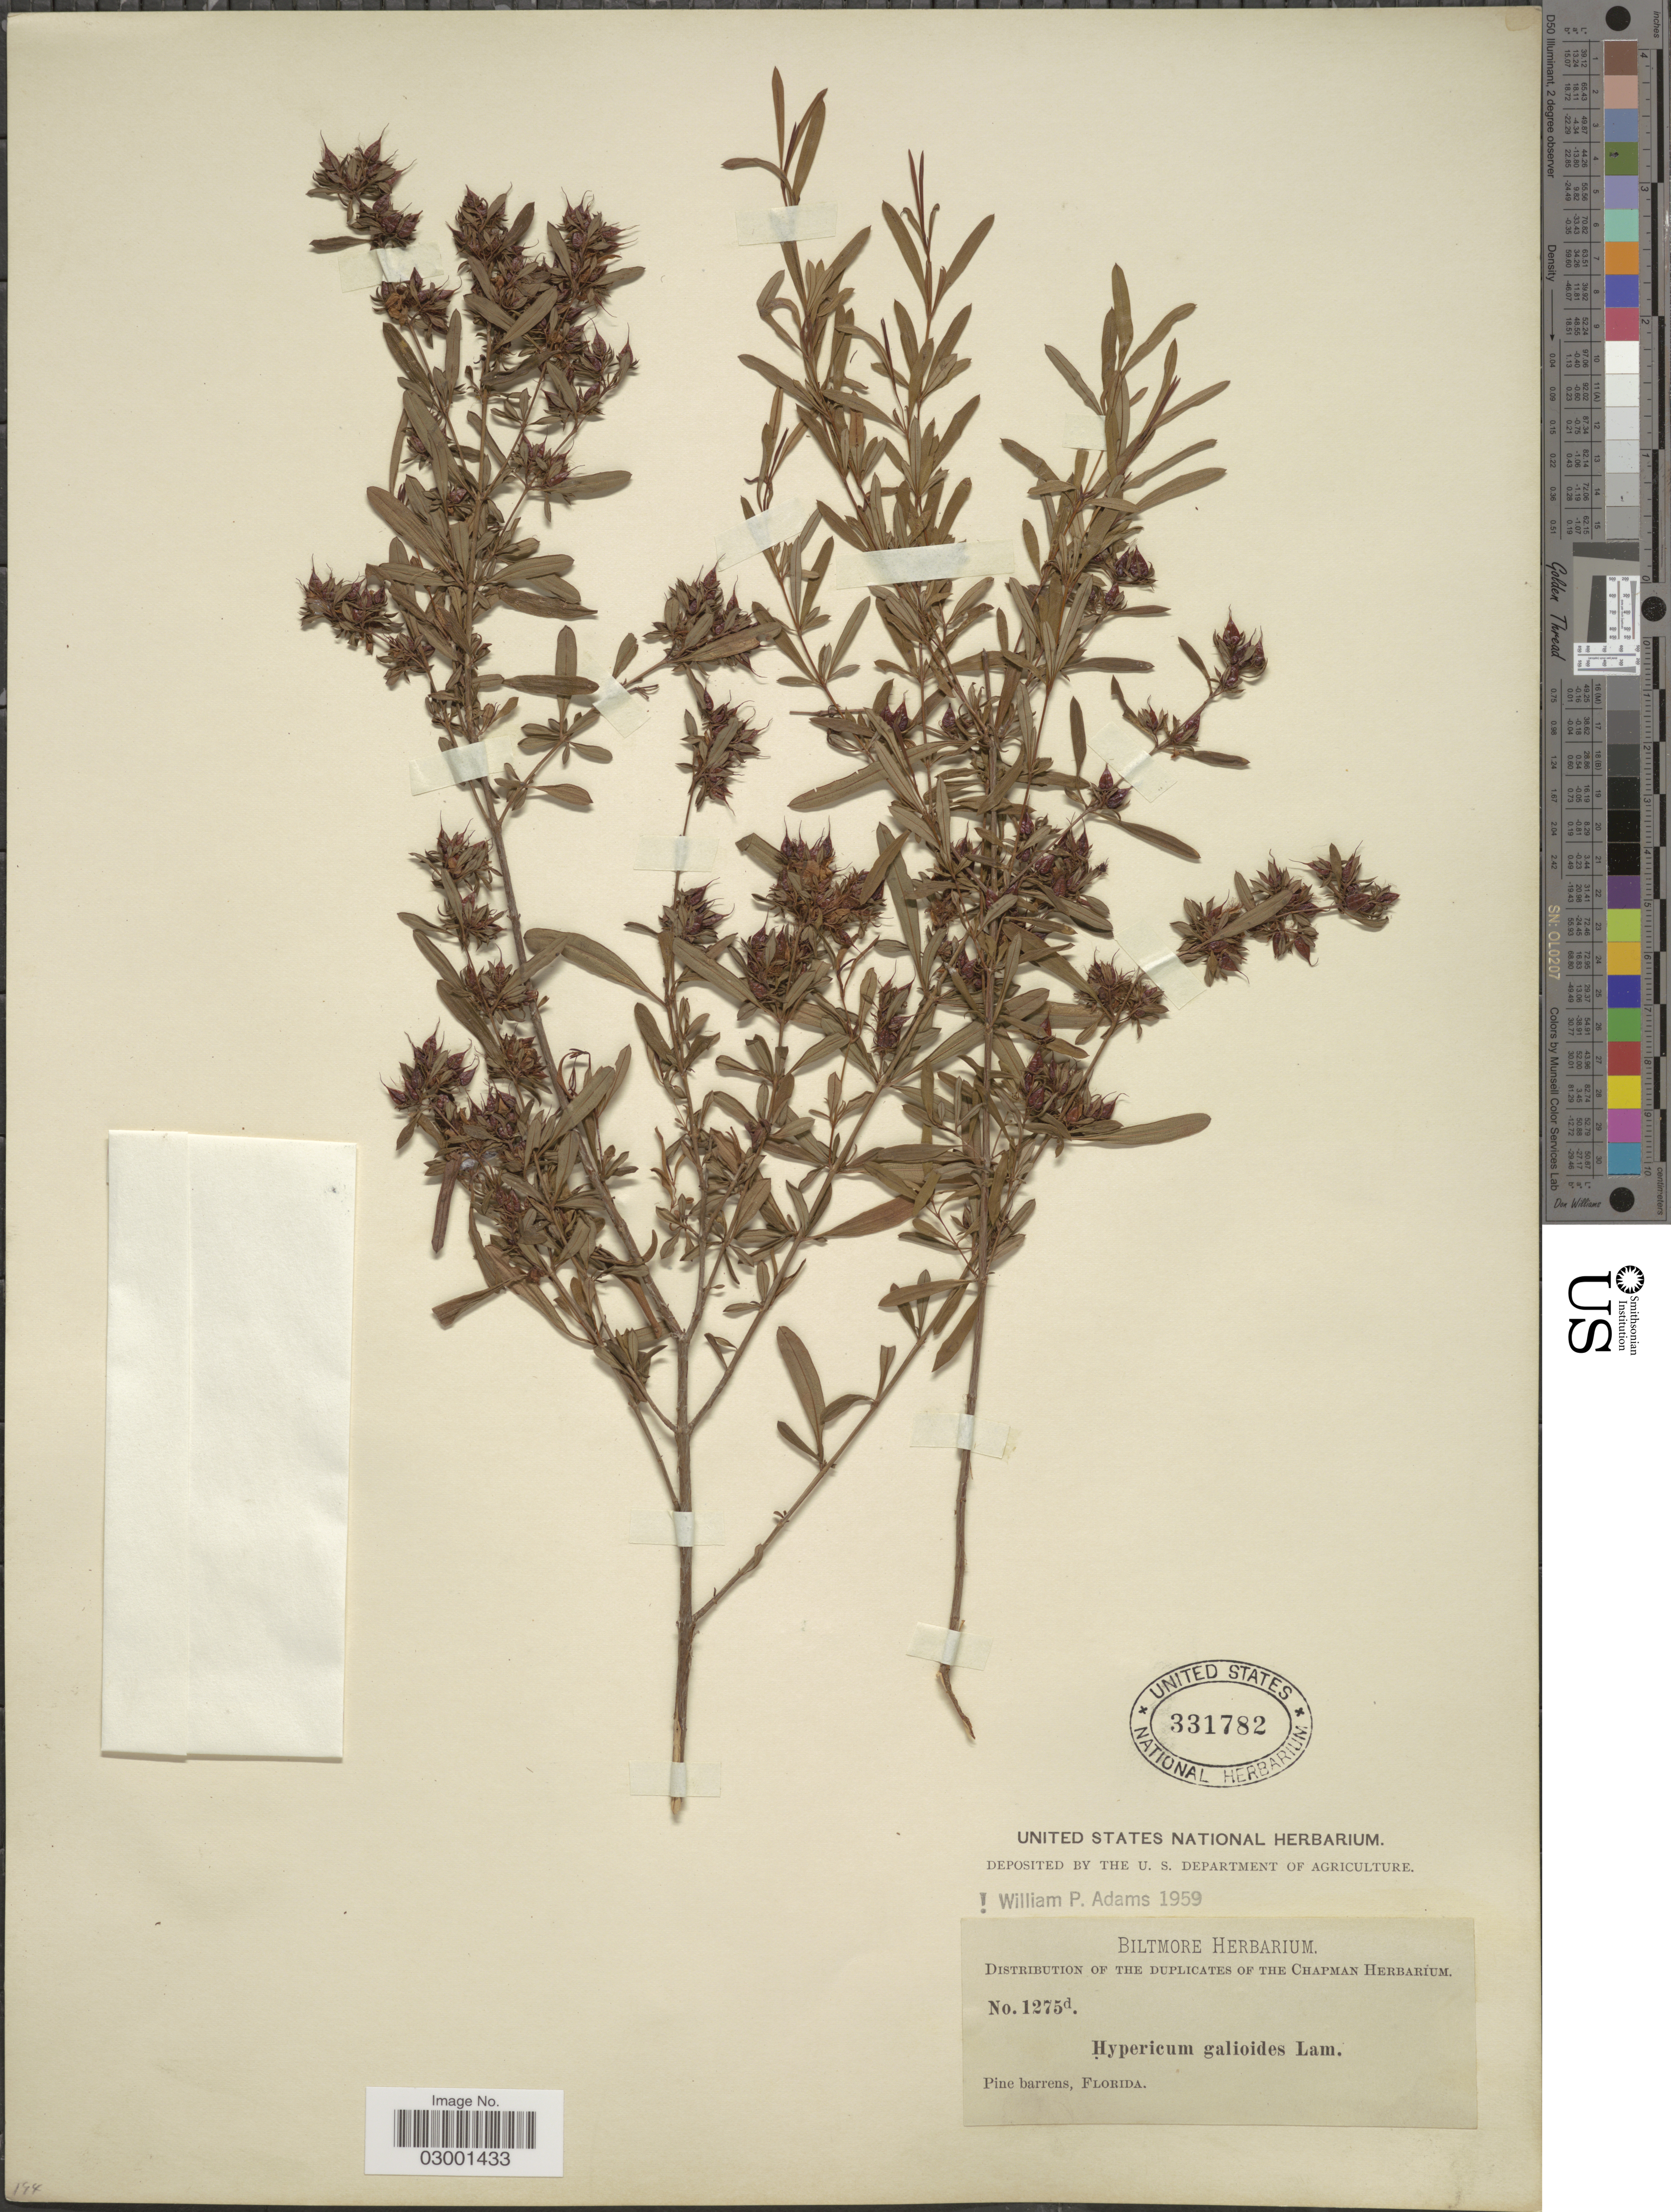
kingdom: Plantae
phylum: Tracheophyta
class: Magnoliopsida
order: Malpighiales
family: Hypericaceae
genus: Hypericum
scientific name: Hypericum galioides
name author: Lam.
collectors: ex herb. Biltmore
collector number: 1275d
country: United States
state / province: Florida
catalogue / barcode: US 331782